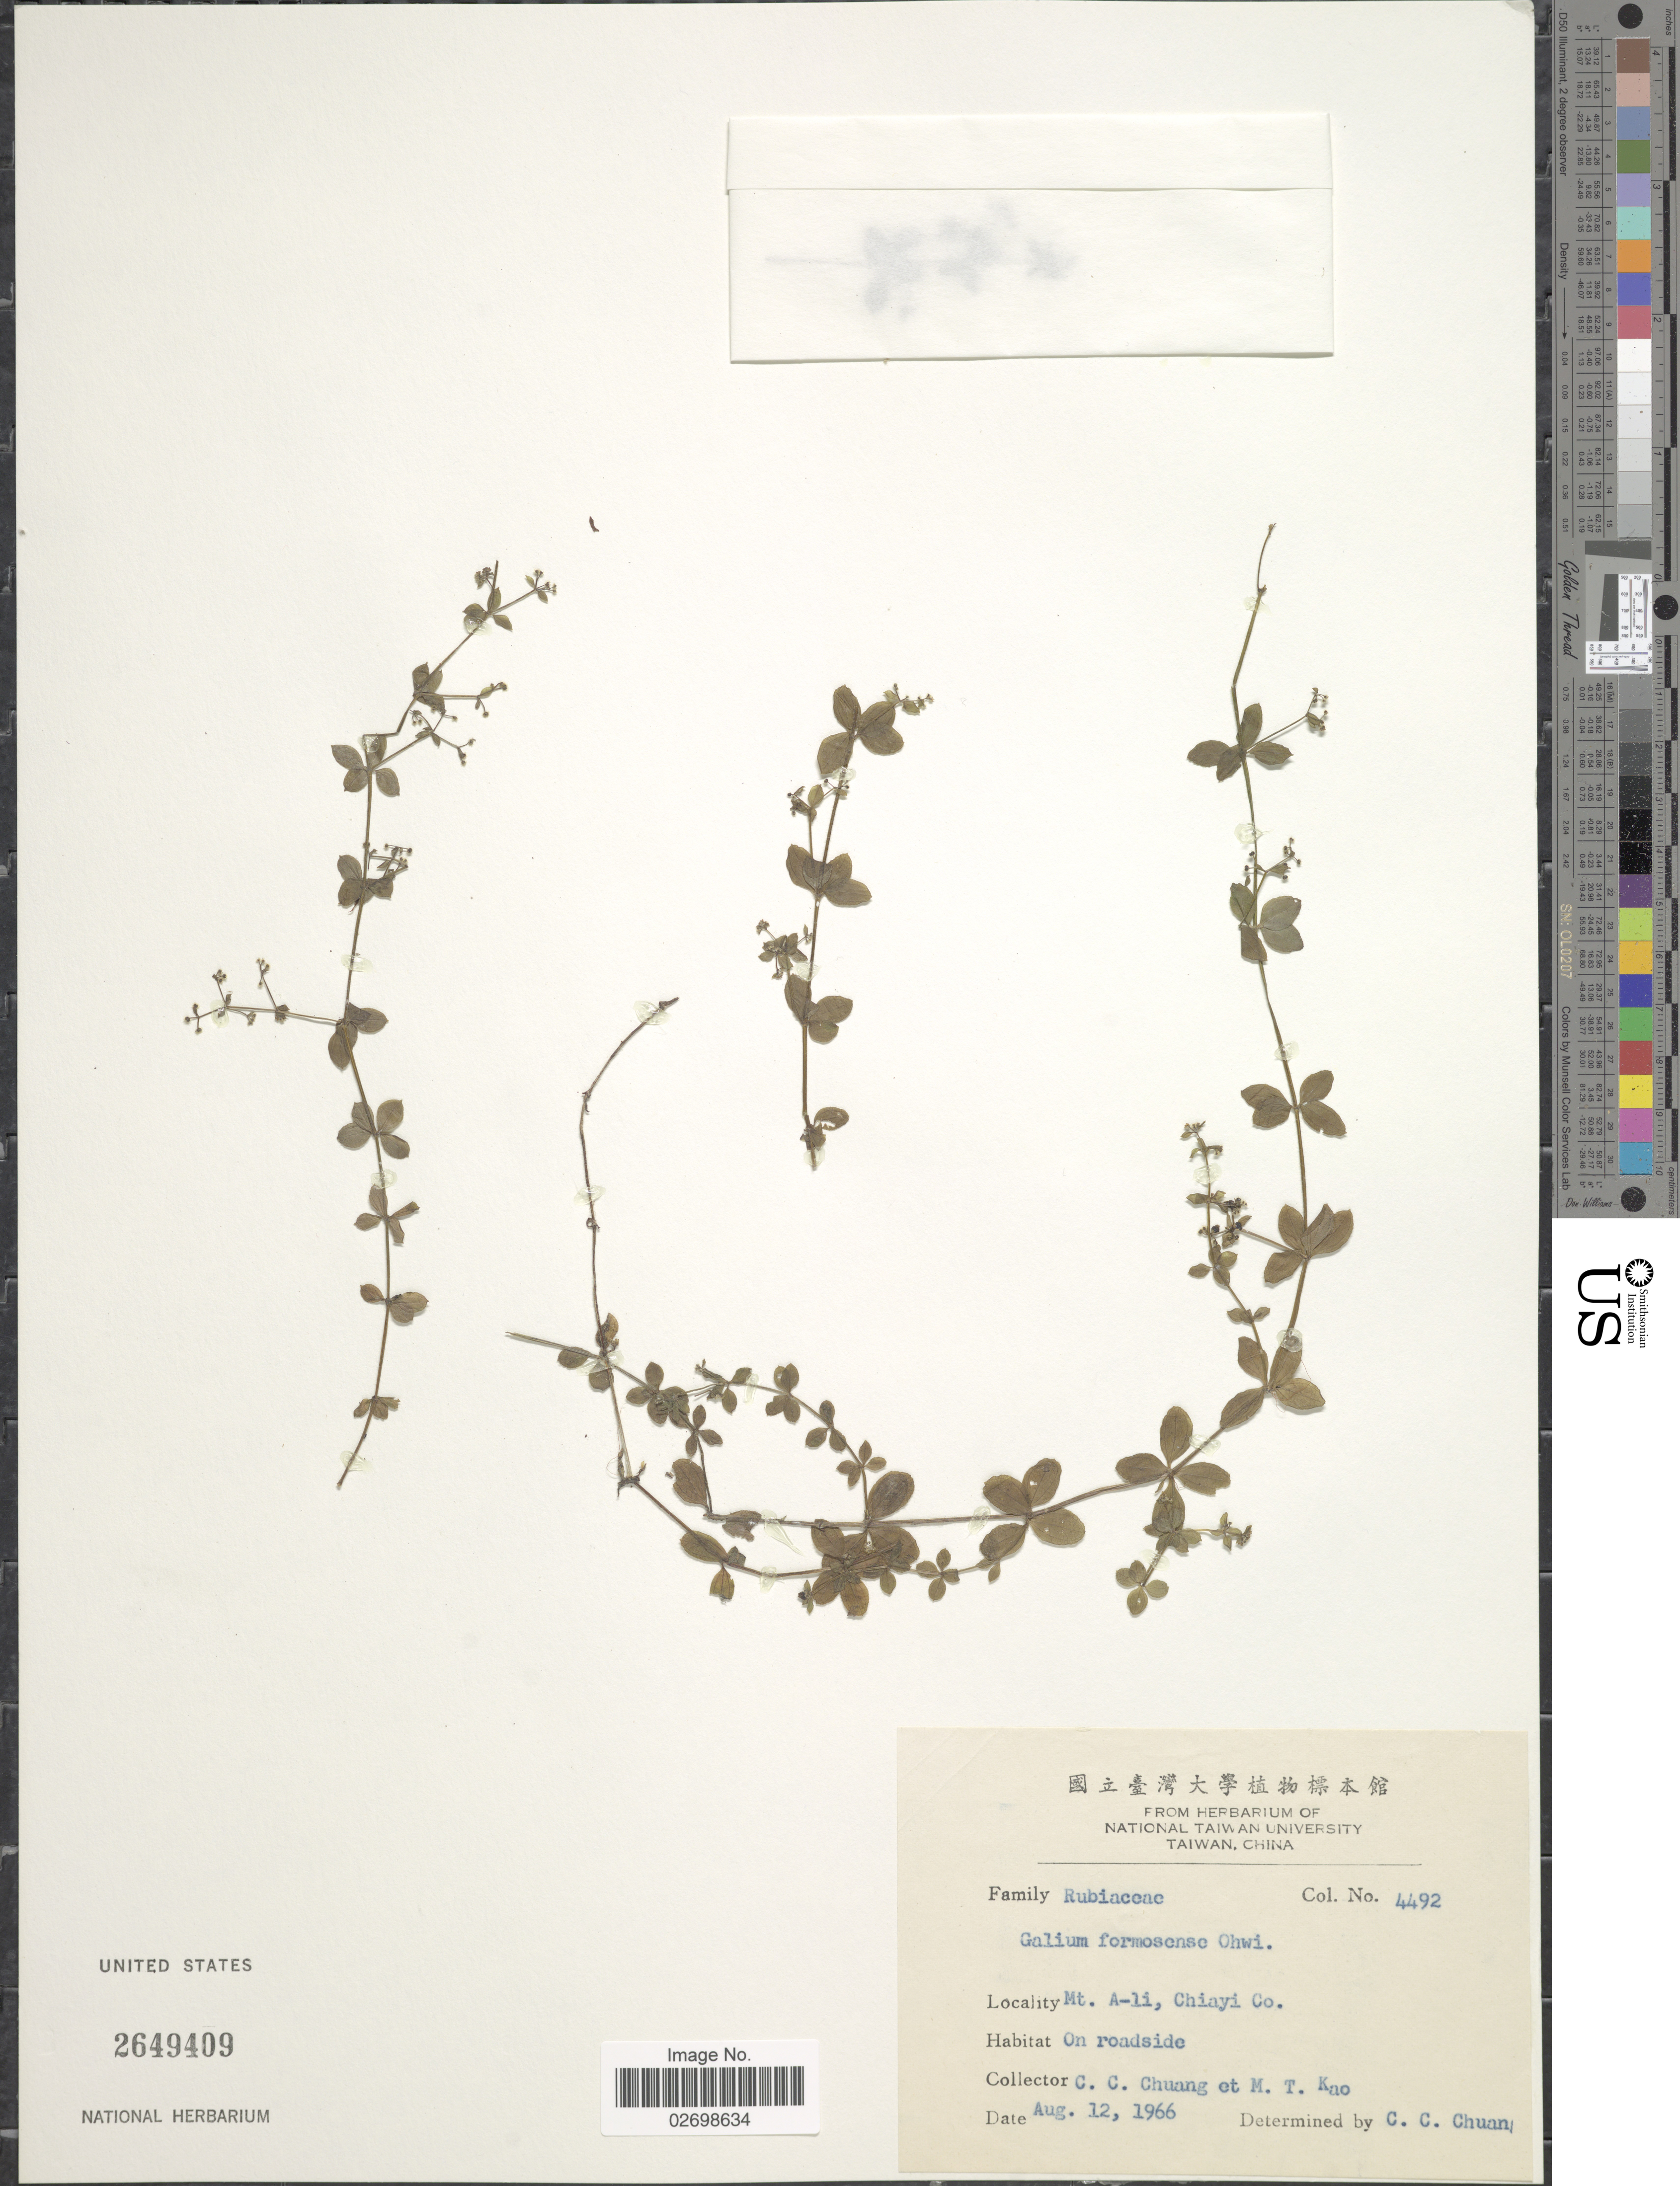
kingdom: Plantae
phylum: Tracheophyta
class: Magnoliopsida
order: Gentianales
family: Rubiaceae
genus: Galium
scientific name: Galium formosense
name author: Ohwi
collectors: C. C. Chuang & M. T. Kao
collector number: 4492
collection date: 1966-08-12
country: Taiwan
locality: Mt. A-li, Chiayi Co., on roadside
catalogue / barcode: US 2649409